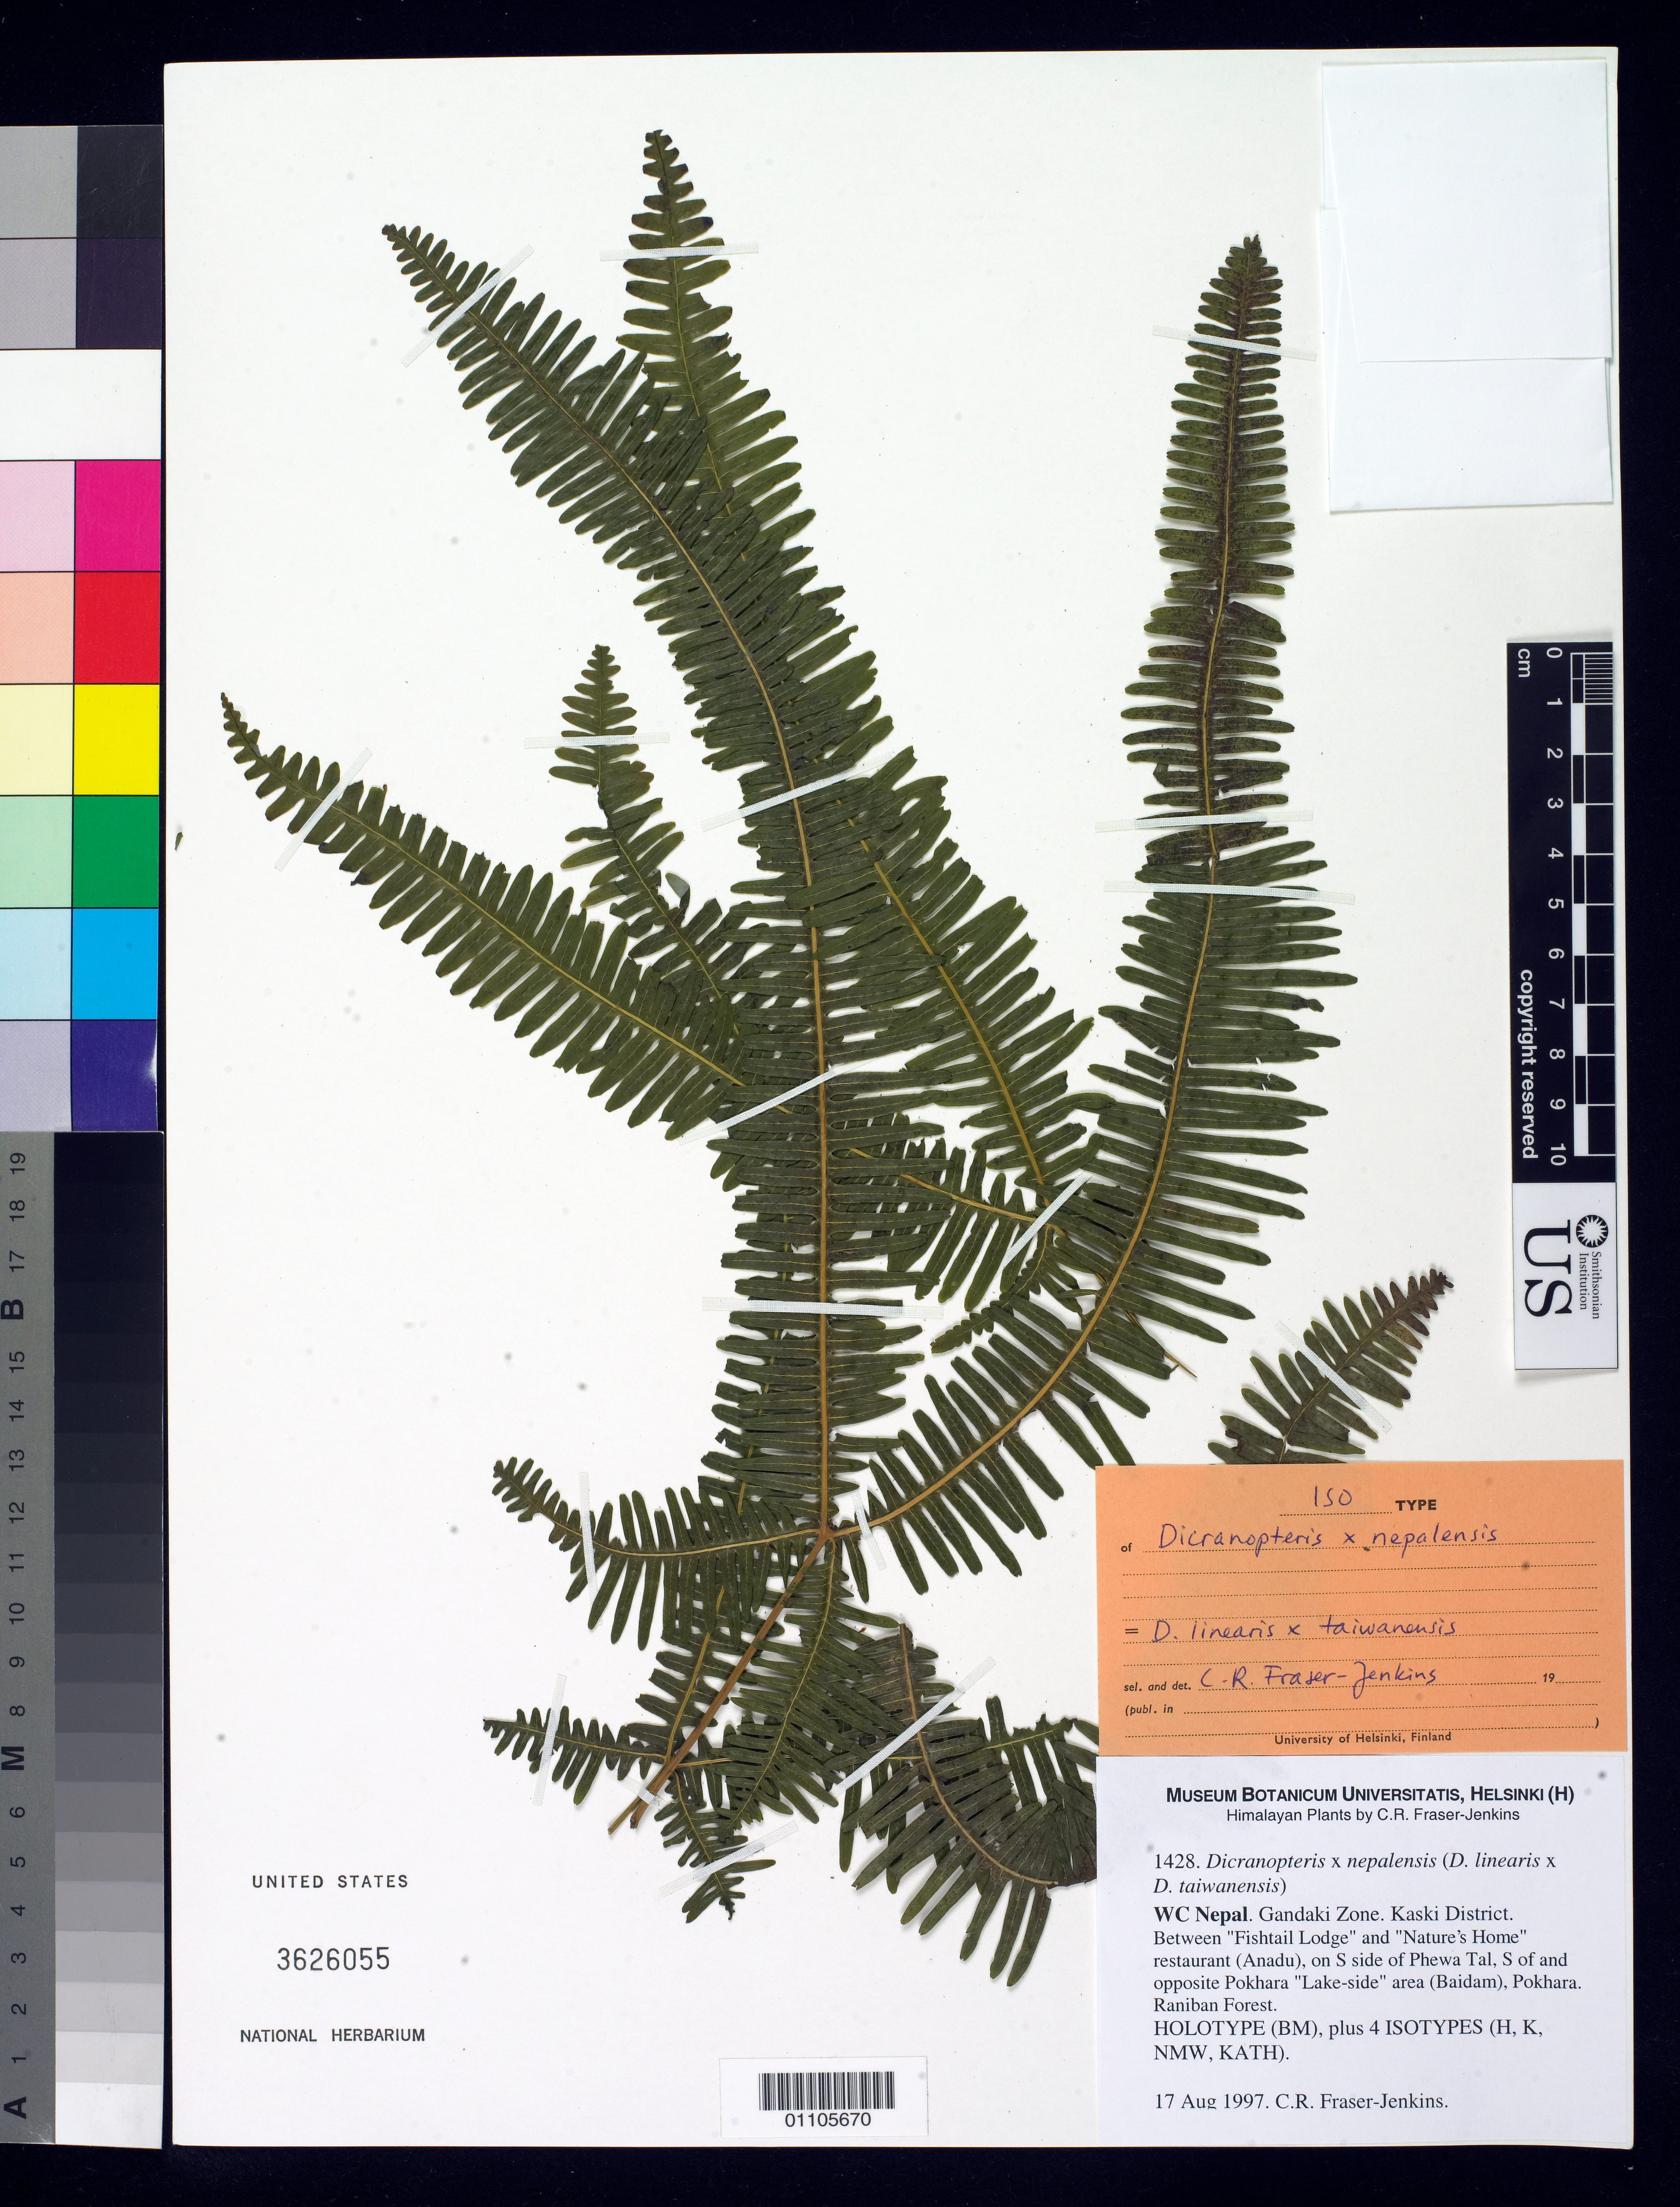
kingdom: Plantae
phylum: Tracheophyta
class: Polypodiopsida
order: Gleicheniales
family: Gleicheniaceae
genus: Dicranopteris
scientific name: Dicranopteris x nepalensis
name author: Fraser-Jenk.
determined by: Fraser-Jenkins, C. R.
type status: Isotype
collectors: C. R. Fraser-Jenkins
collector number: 1428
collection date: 1997-08-17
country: Nepal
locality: WC Nepal. Gandaki Zone. Kaski District. Between "Fishtail Lodge" and "Nature's Home" restaurant (Anadu), on S side of Phewa Tal, S of and opposite Pokhara "Lake-side" area (Baidam), Pokhara. Raniban Forest.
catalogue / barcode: US 3626055